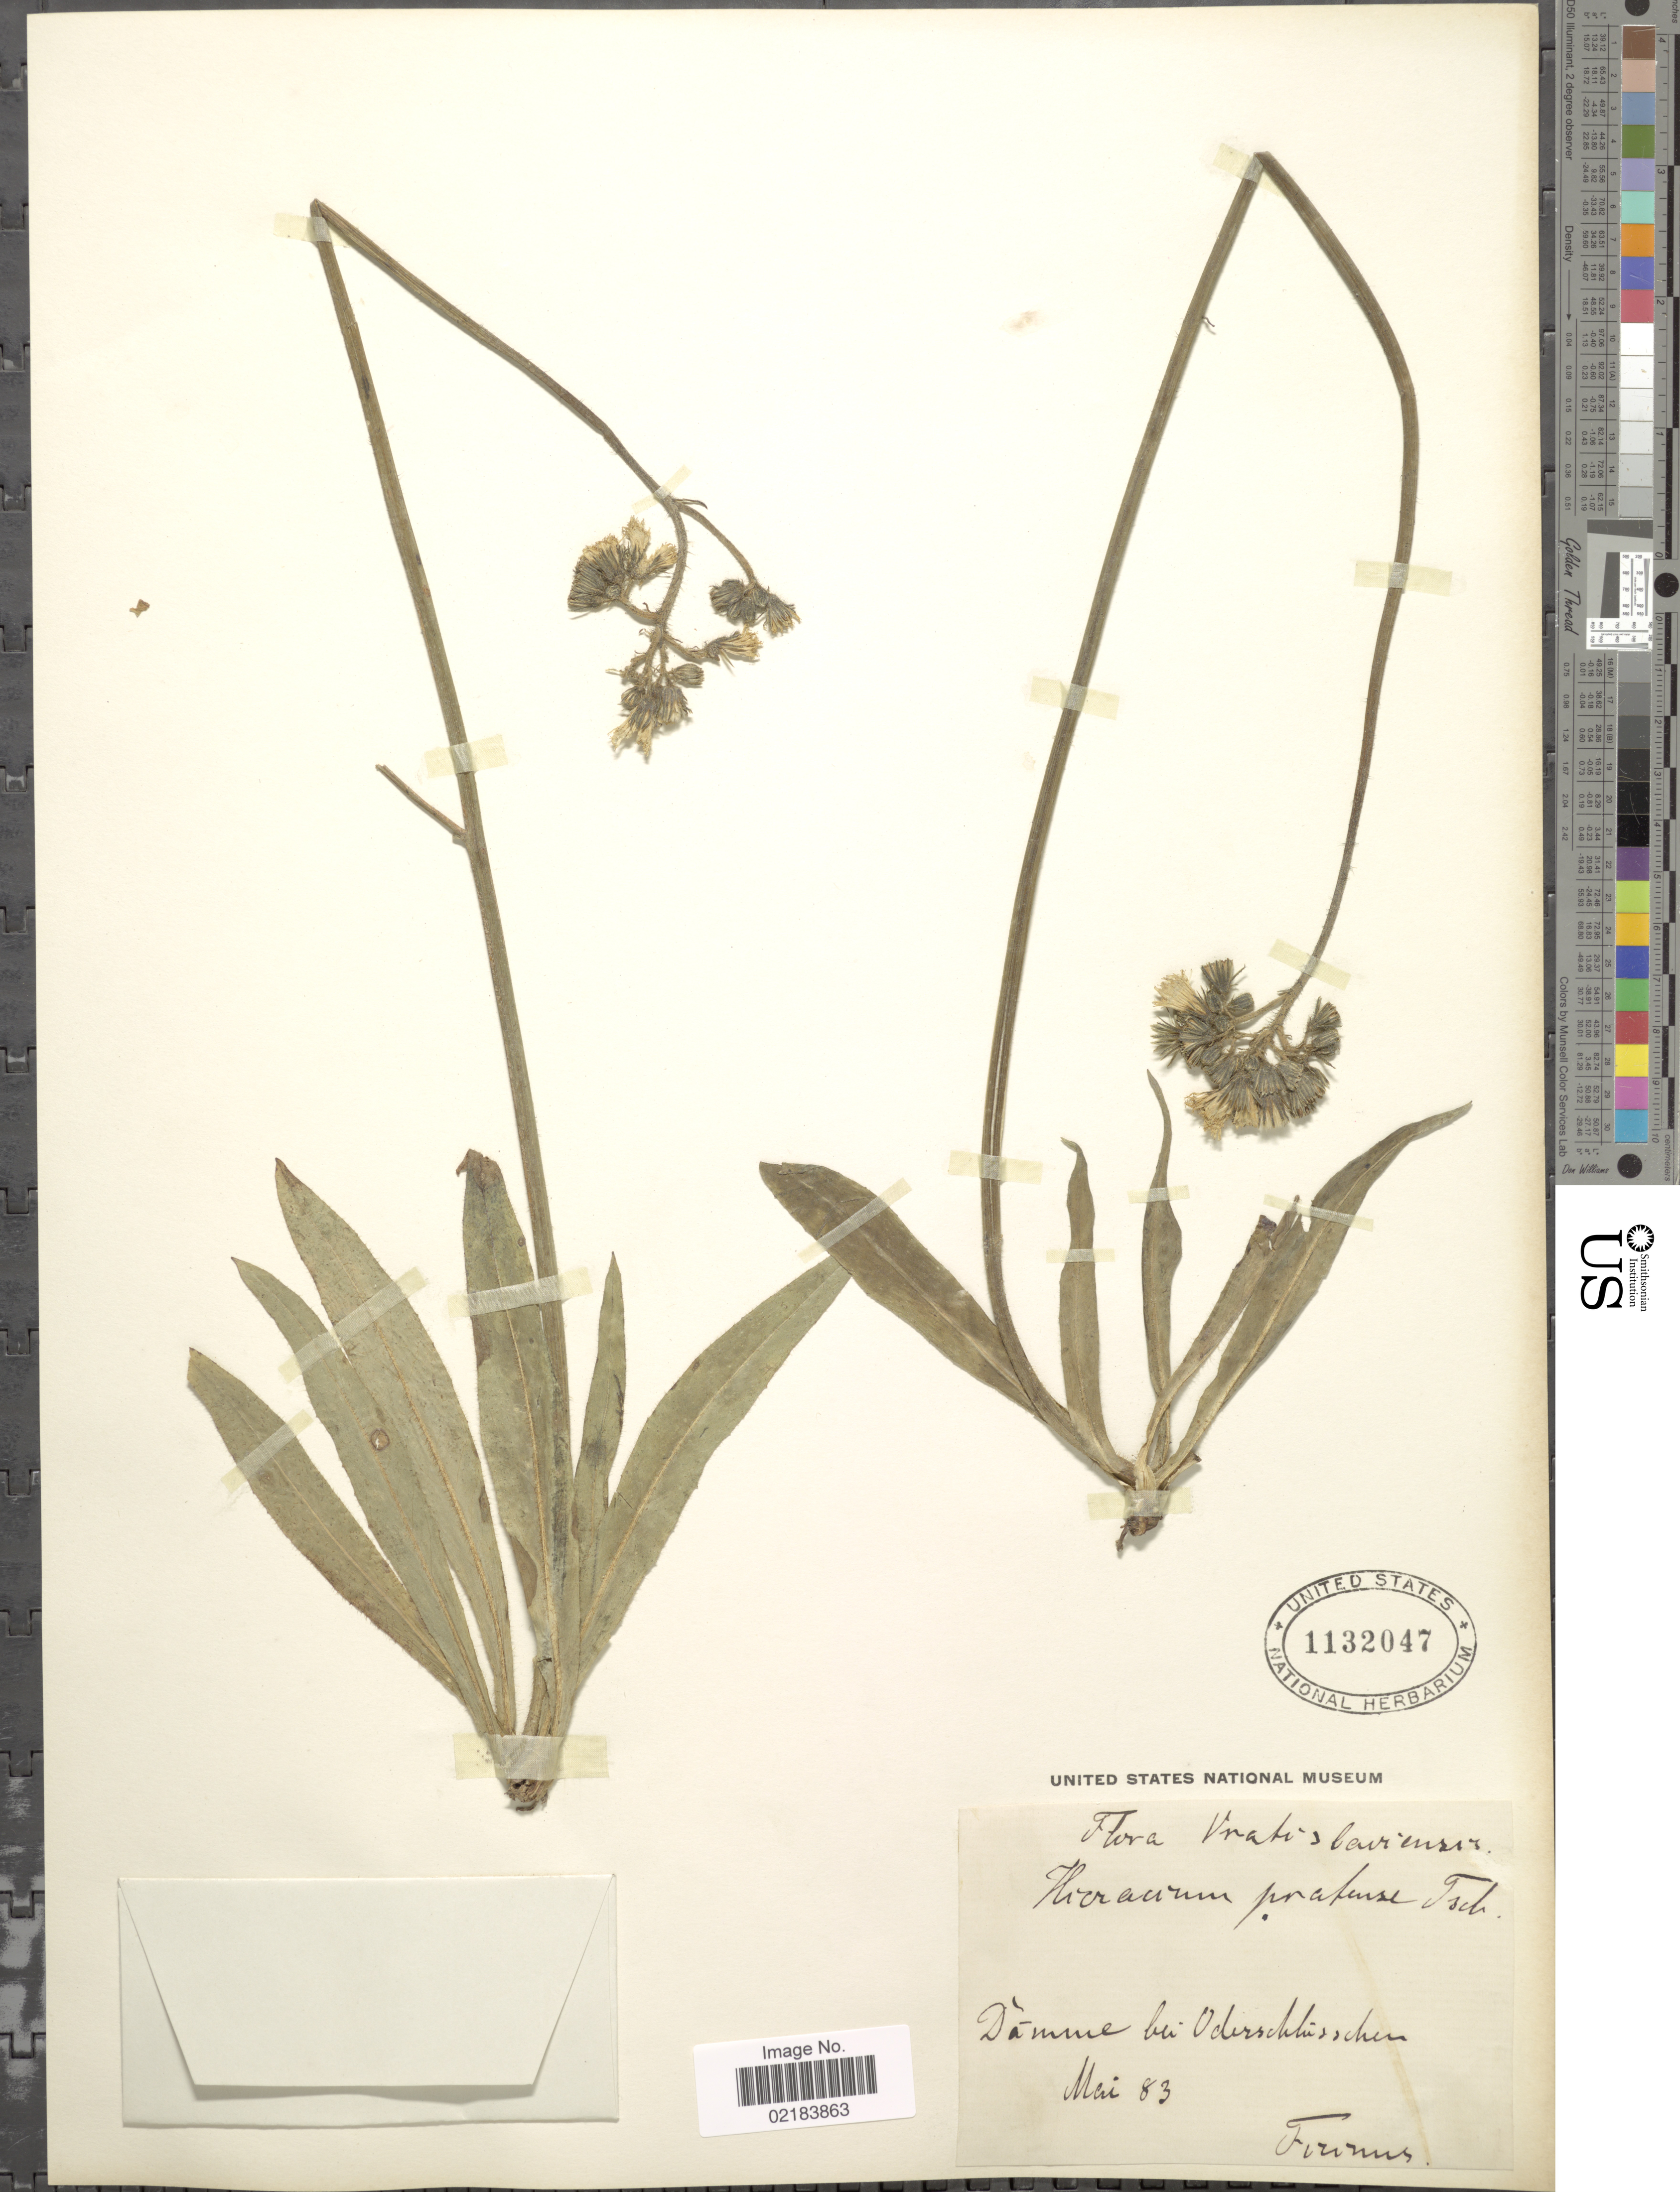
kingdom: Plantae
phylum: Tracheophyta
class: Magnoliopsida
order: Asterales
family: Asteraceae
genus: Pilosella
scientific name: Pilosella caespitosa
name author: (Dumort.) P. D. Sell & C. West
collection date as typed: Transcribed d/m/y: /5/83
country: Poland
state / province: Dolnoslaskie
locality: [illegible text] Damme bei Oderschlusschen[interpreted]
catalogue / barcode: US 1132047